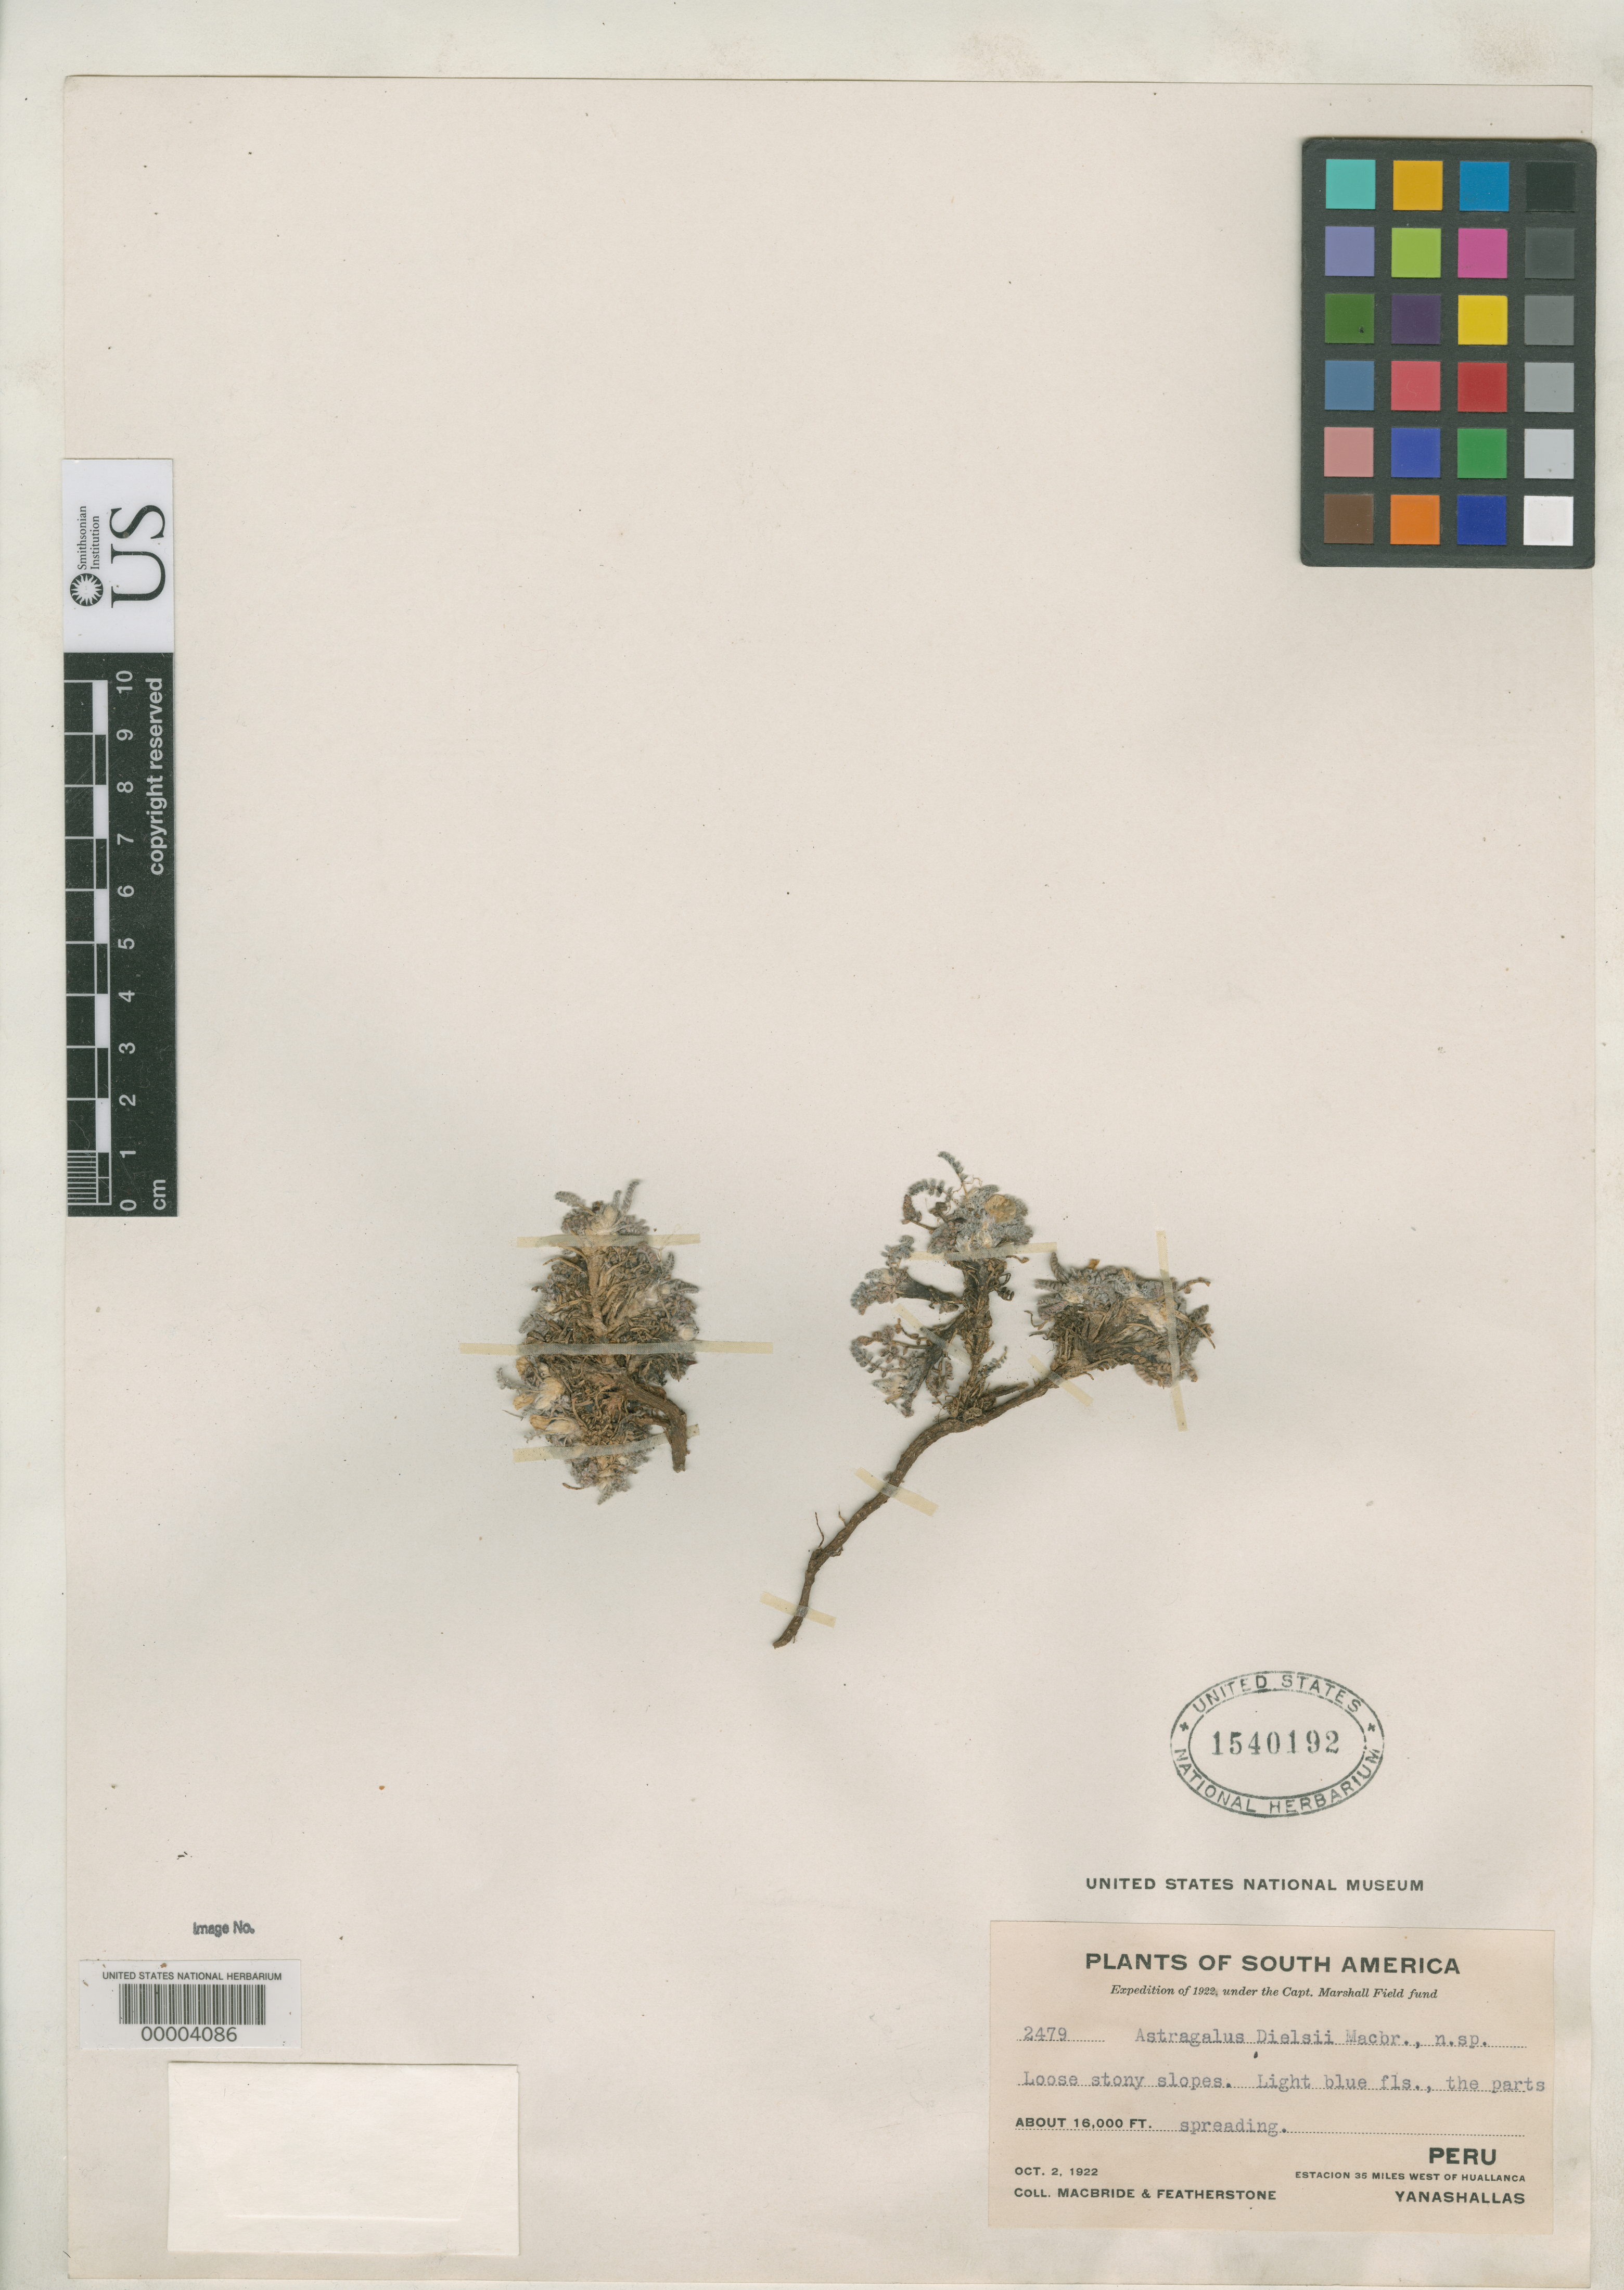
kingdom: Plantae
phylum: Tracheophyta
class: Magnoliopsida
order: Fabales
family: Fabaceae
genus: Astragalus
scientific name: Astragalus dielsii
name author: J.F. Macbr.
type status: Isotype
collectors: J. F. Macbride & W. Featherstone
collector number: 2479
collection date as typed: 02 Oct 1922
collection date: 1922-10-02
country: Peru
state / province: Ancash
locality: Yanashallos, W of Huallanca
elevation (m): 5000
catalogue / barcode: US 1540192